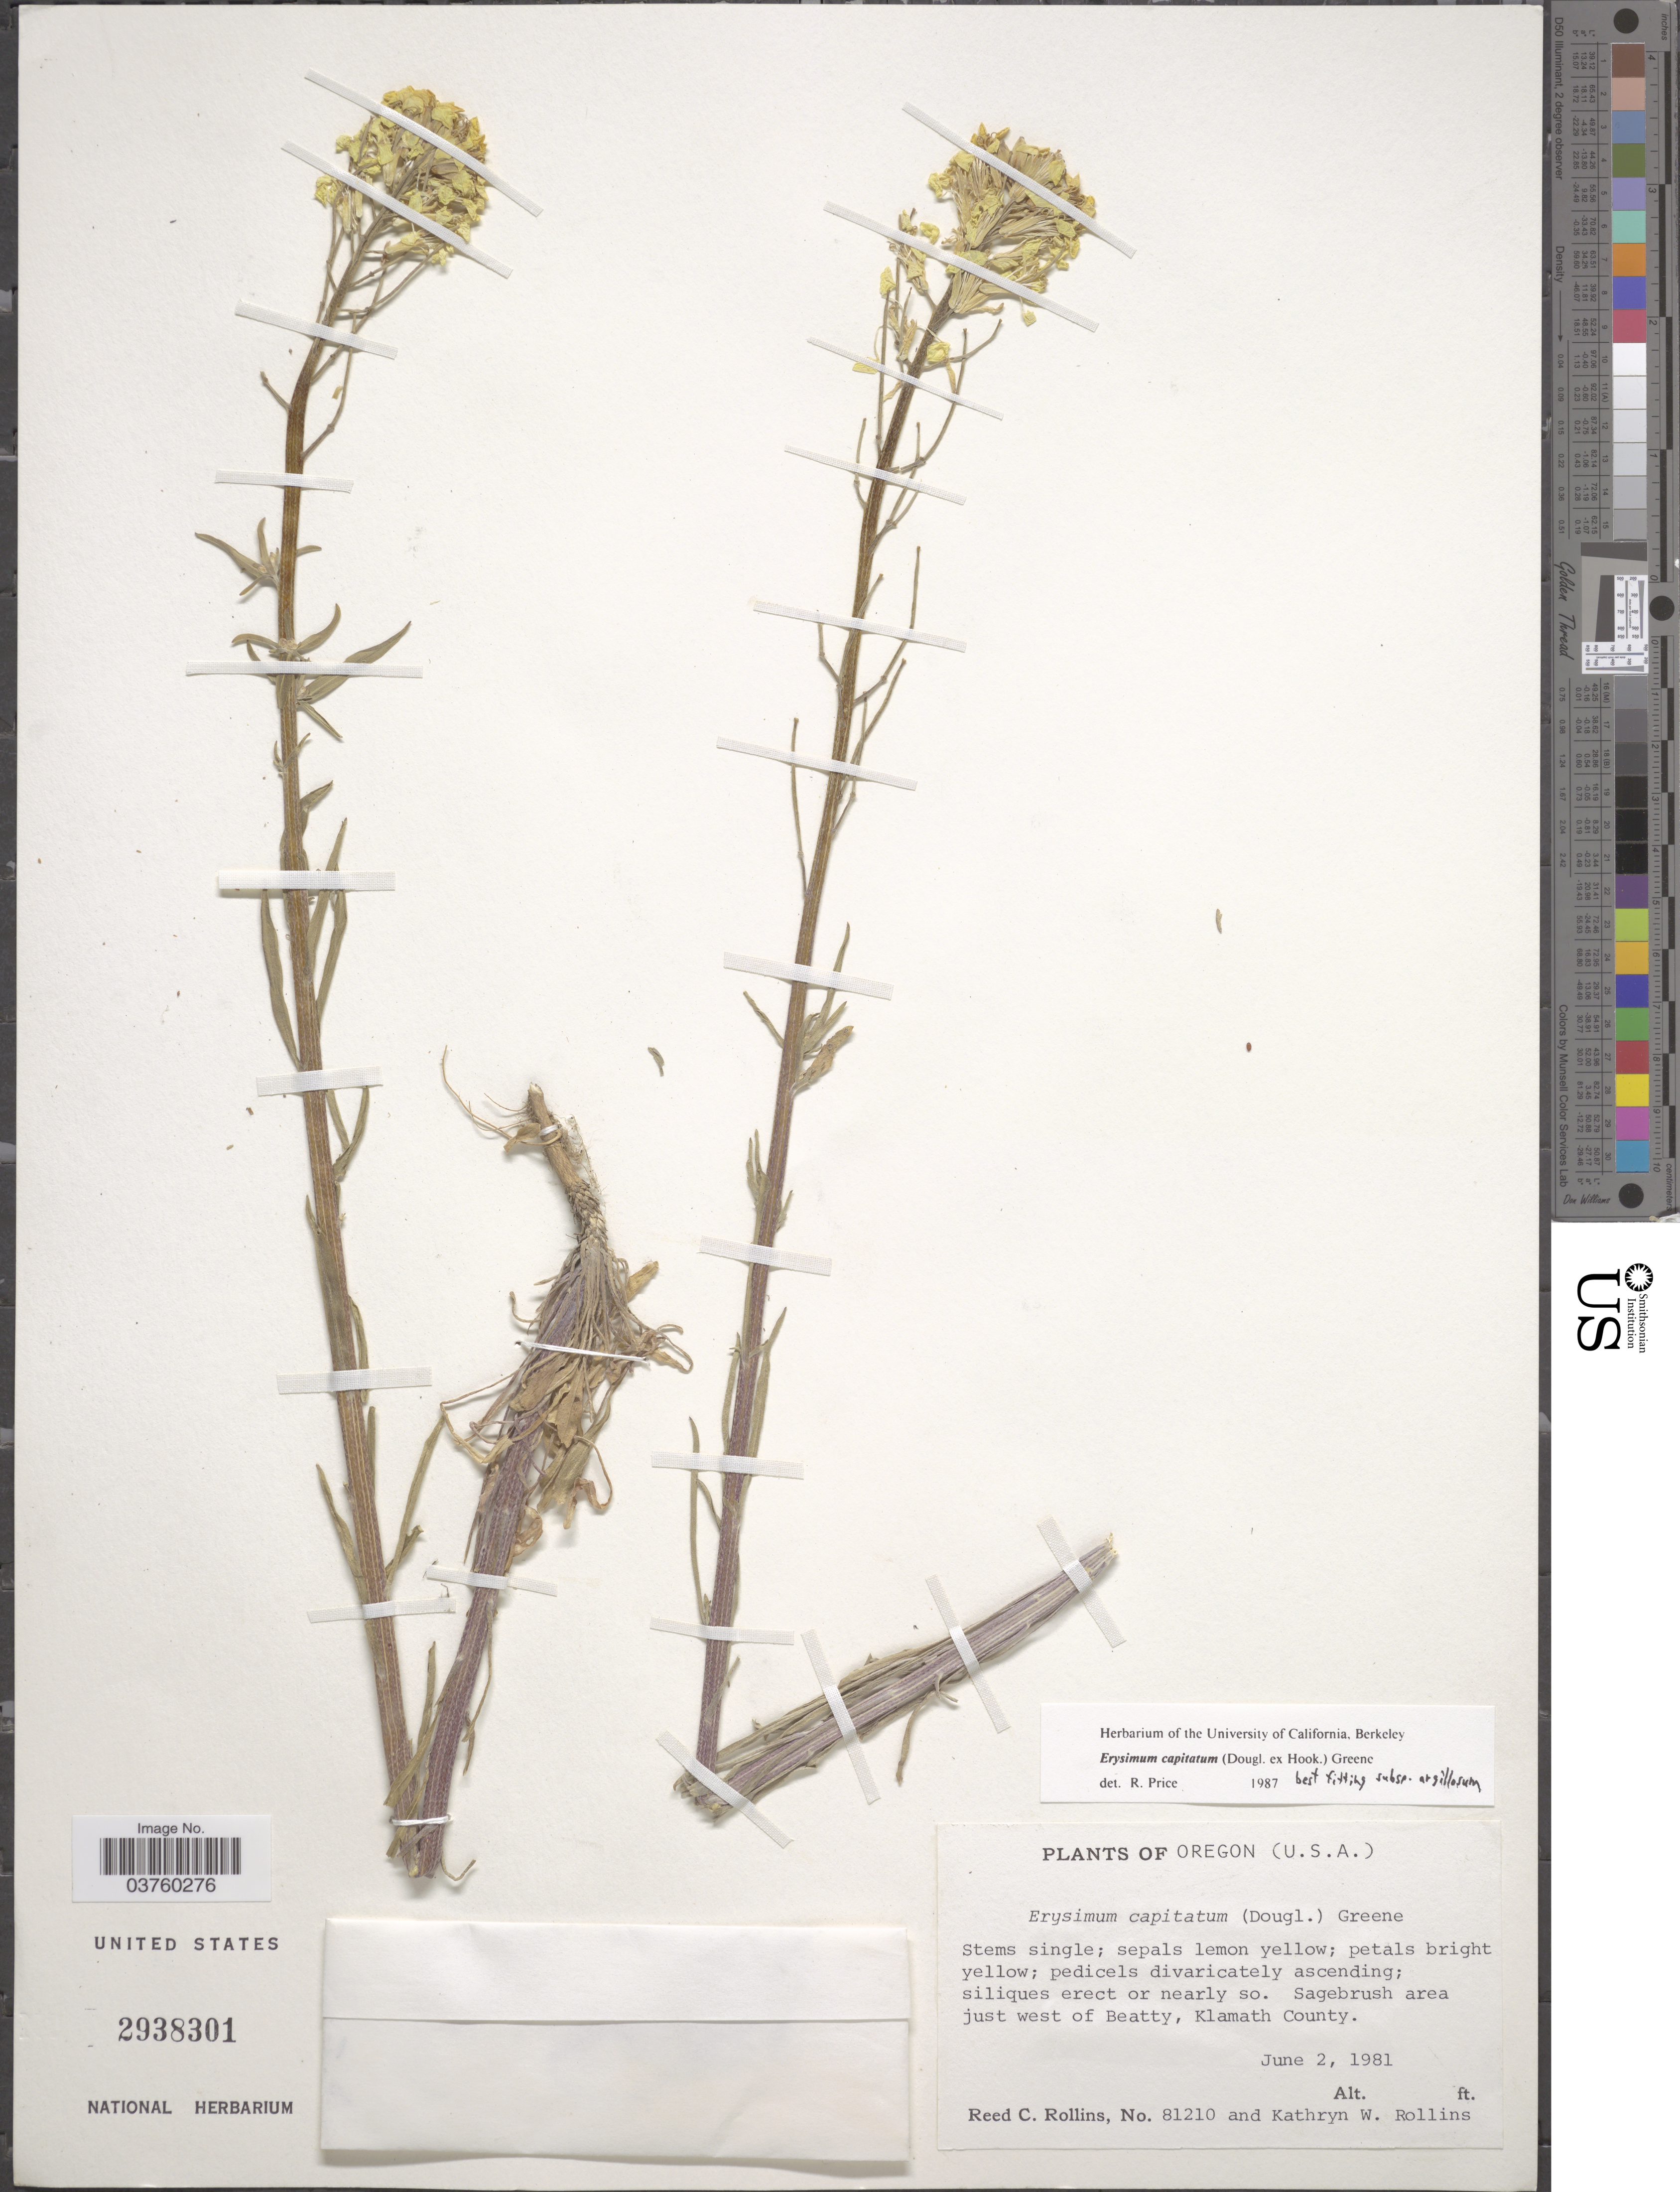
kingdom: Plantae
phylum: Tracheophyta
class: Magnoliopsida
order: Brassicales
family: Brassicaceae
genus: Erysimum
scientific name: Erysimum capitatum subsp. argillosum (Greene) R.A. Price comb. nov. ined.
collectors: R. C. Rollins & K. W. Rollins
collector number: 81210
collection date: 1981-06-02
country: United States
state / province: Oregon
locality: Sagebrush area just west of Beatty, Klamath County.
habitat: sagebrush area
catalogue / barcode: US 2938301